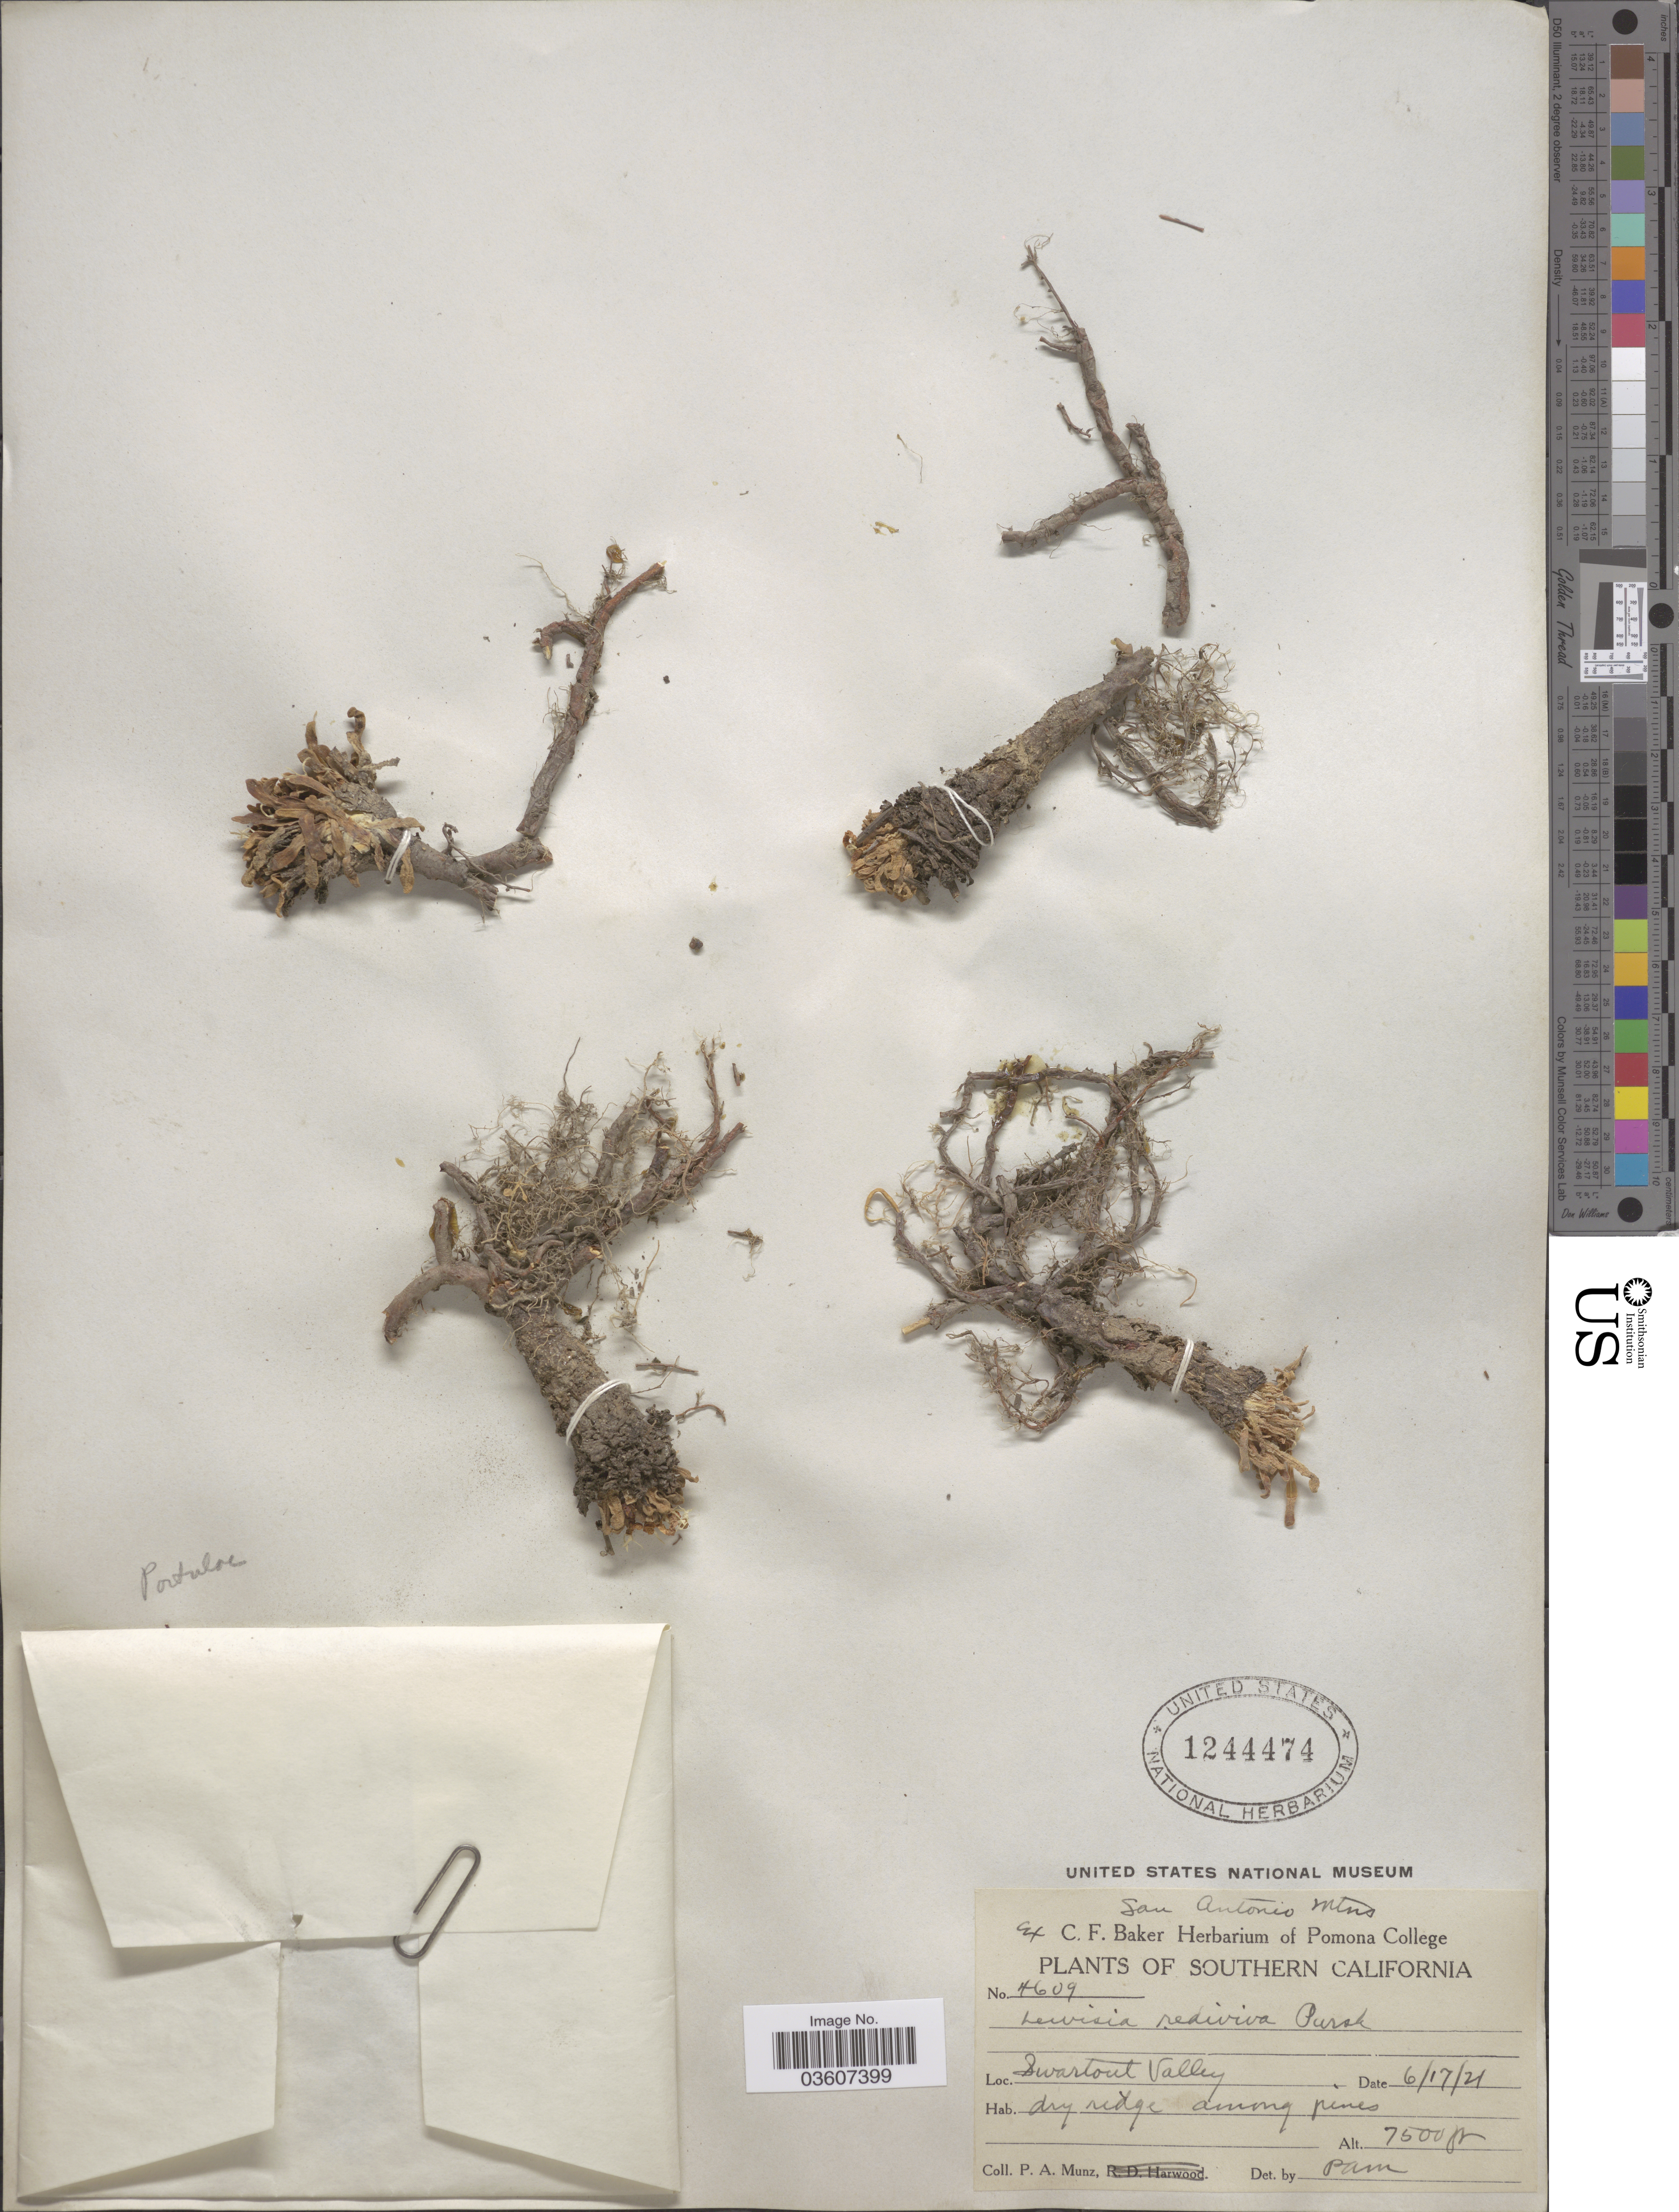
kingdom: Plantae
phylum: Tracheophyta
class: Magnoliopsida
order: Caryophyllales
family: Montiaceae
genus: Lewisia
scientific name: Lewisia rediviva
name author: Pursh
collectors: P. A. Munz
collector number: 4609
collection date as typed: Transcribed d/m/y: 17/6/21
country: United States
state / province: California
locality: San Antonio Mtns. Southern California. Swartout Valley.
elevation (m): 2286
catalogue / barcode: US 1244474